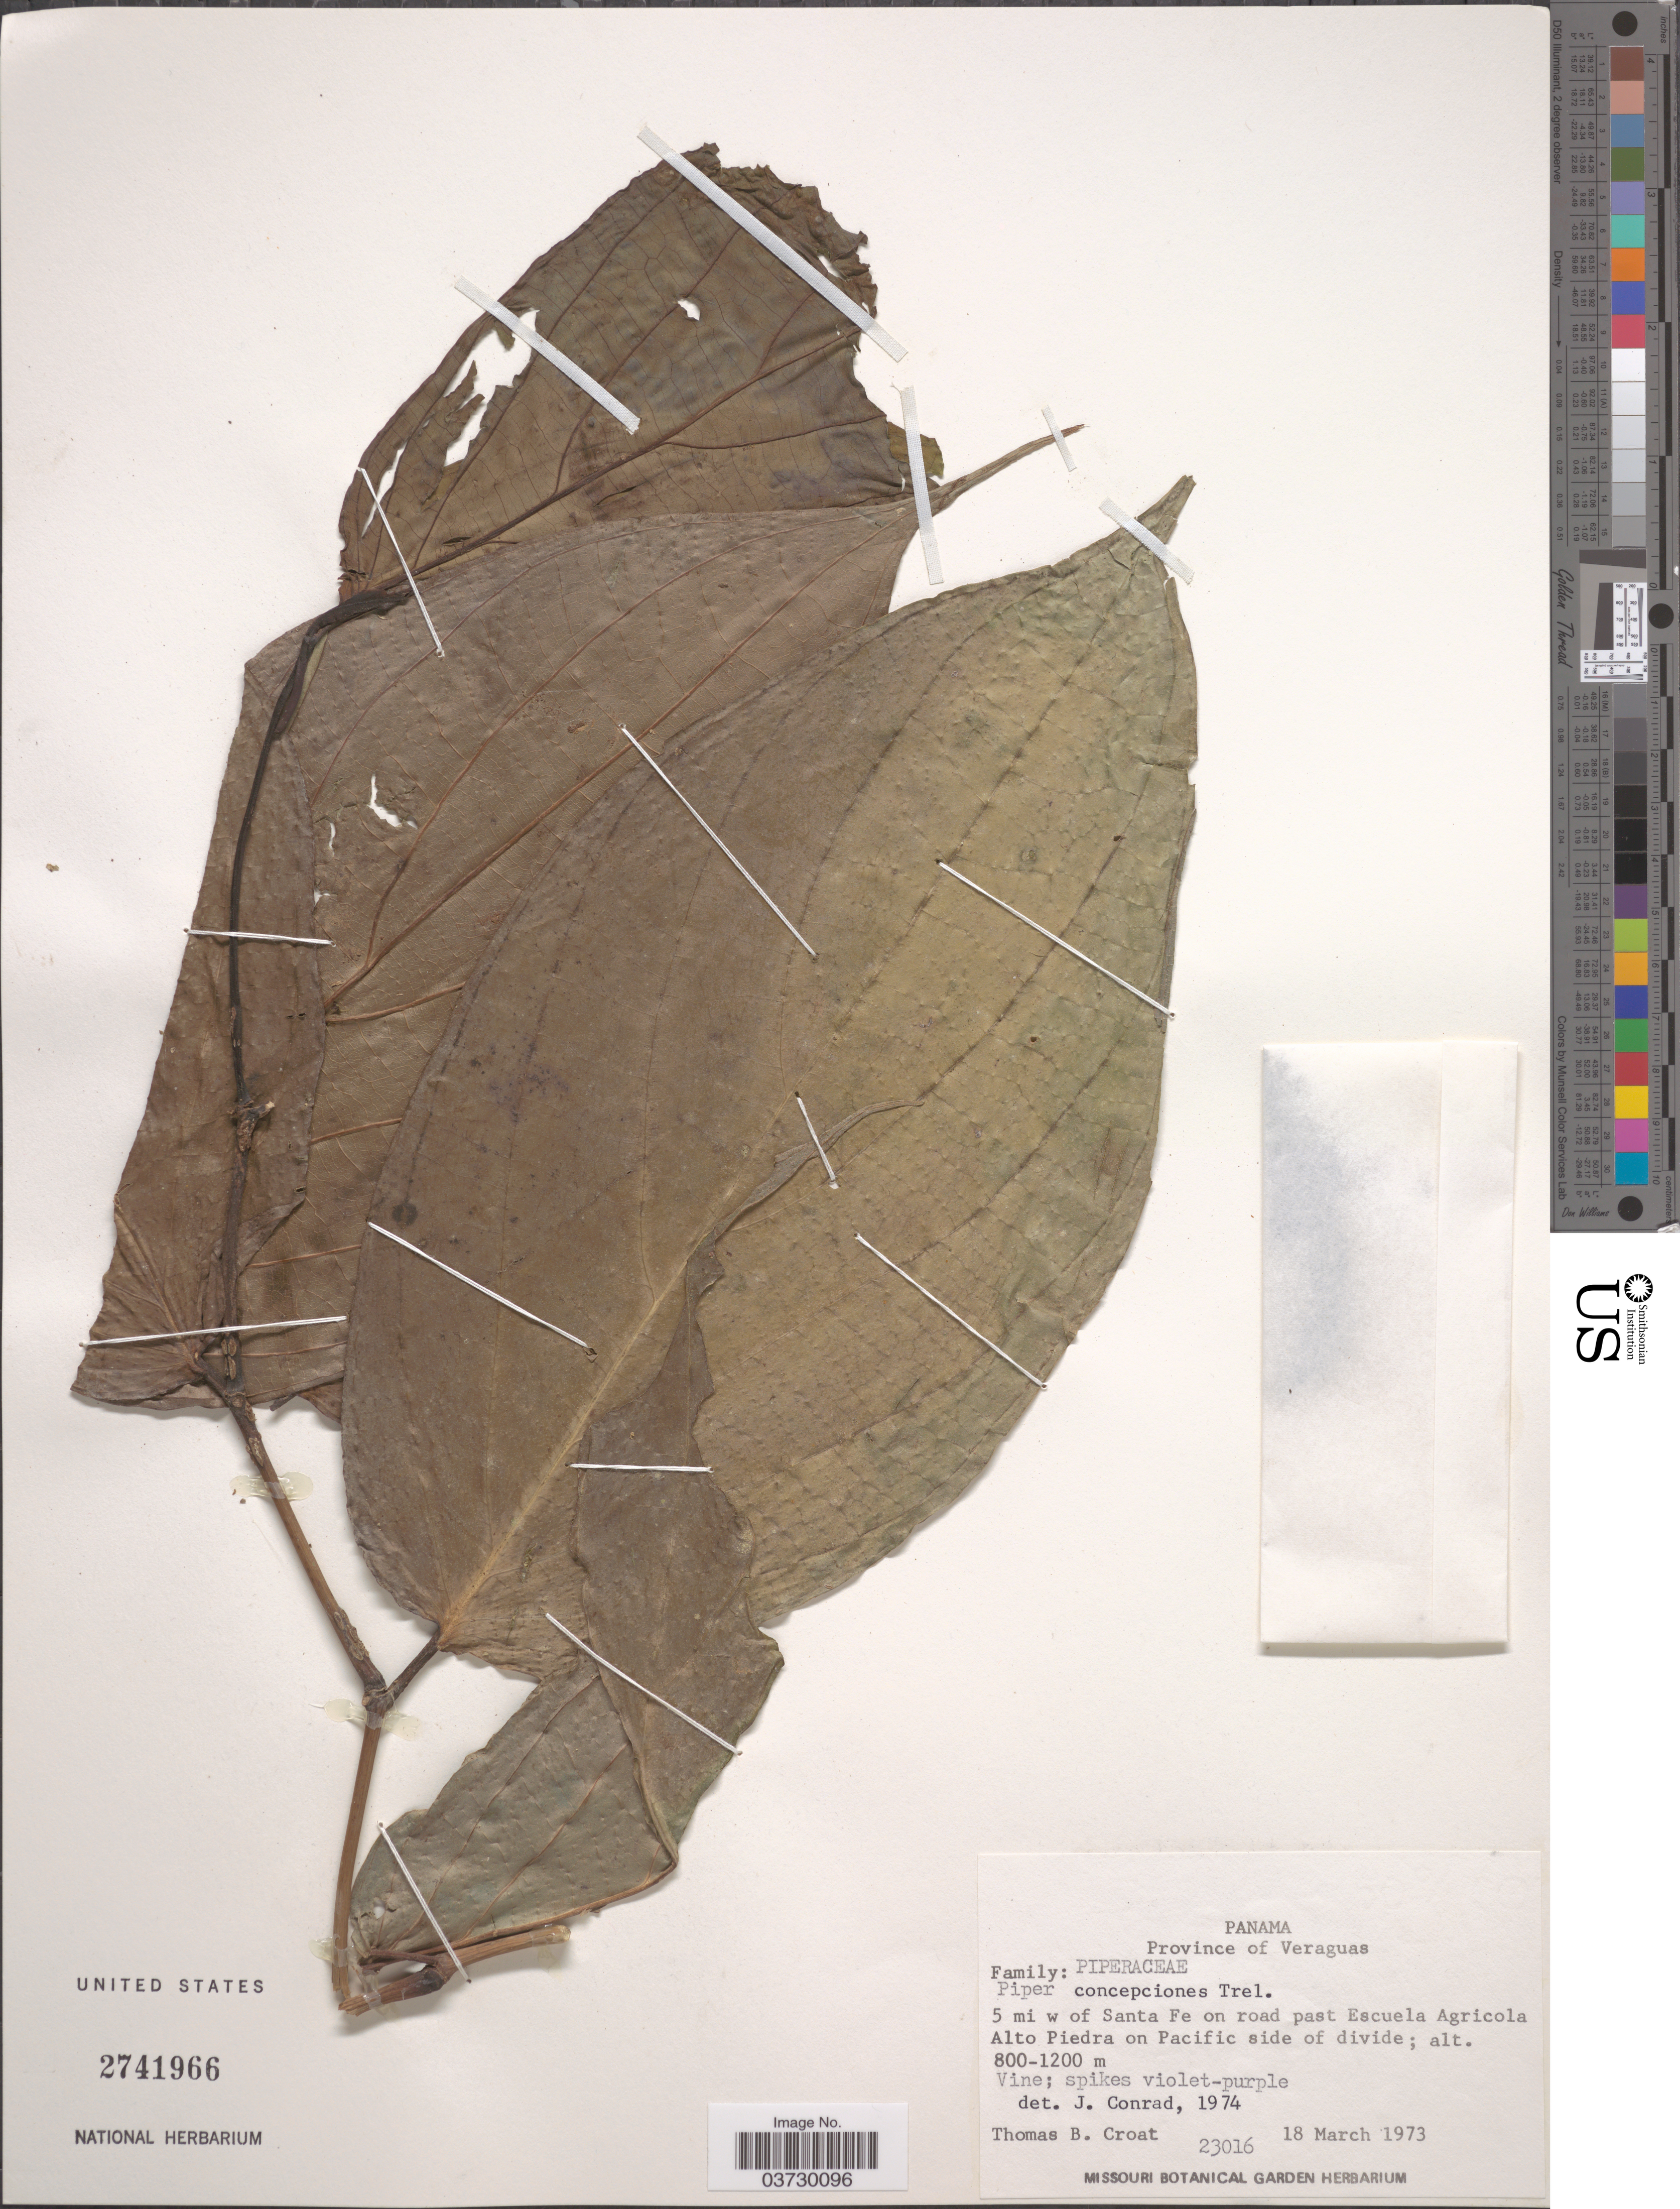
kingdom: Plantae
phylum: Tracheophyta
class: Magnoliopsida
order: Piperales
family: Piperaceae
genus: Piper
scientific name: Piper concepcionis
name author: Trel.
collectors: T. B. Croat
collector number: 23016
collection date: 1973-03-18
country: Panama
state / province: Veraguas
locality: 5 mi w of Santa Fe on road past Escuela Agricola Alto Piedra on Pacific side of divide.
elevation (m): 800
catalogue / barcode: US 2741966